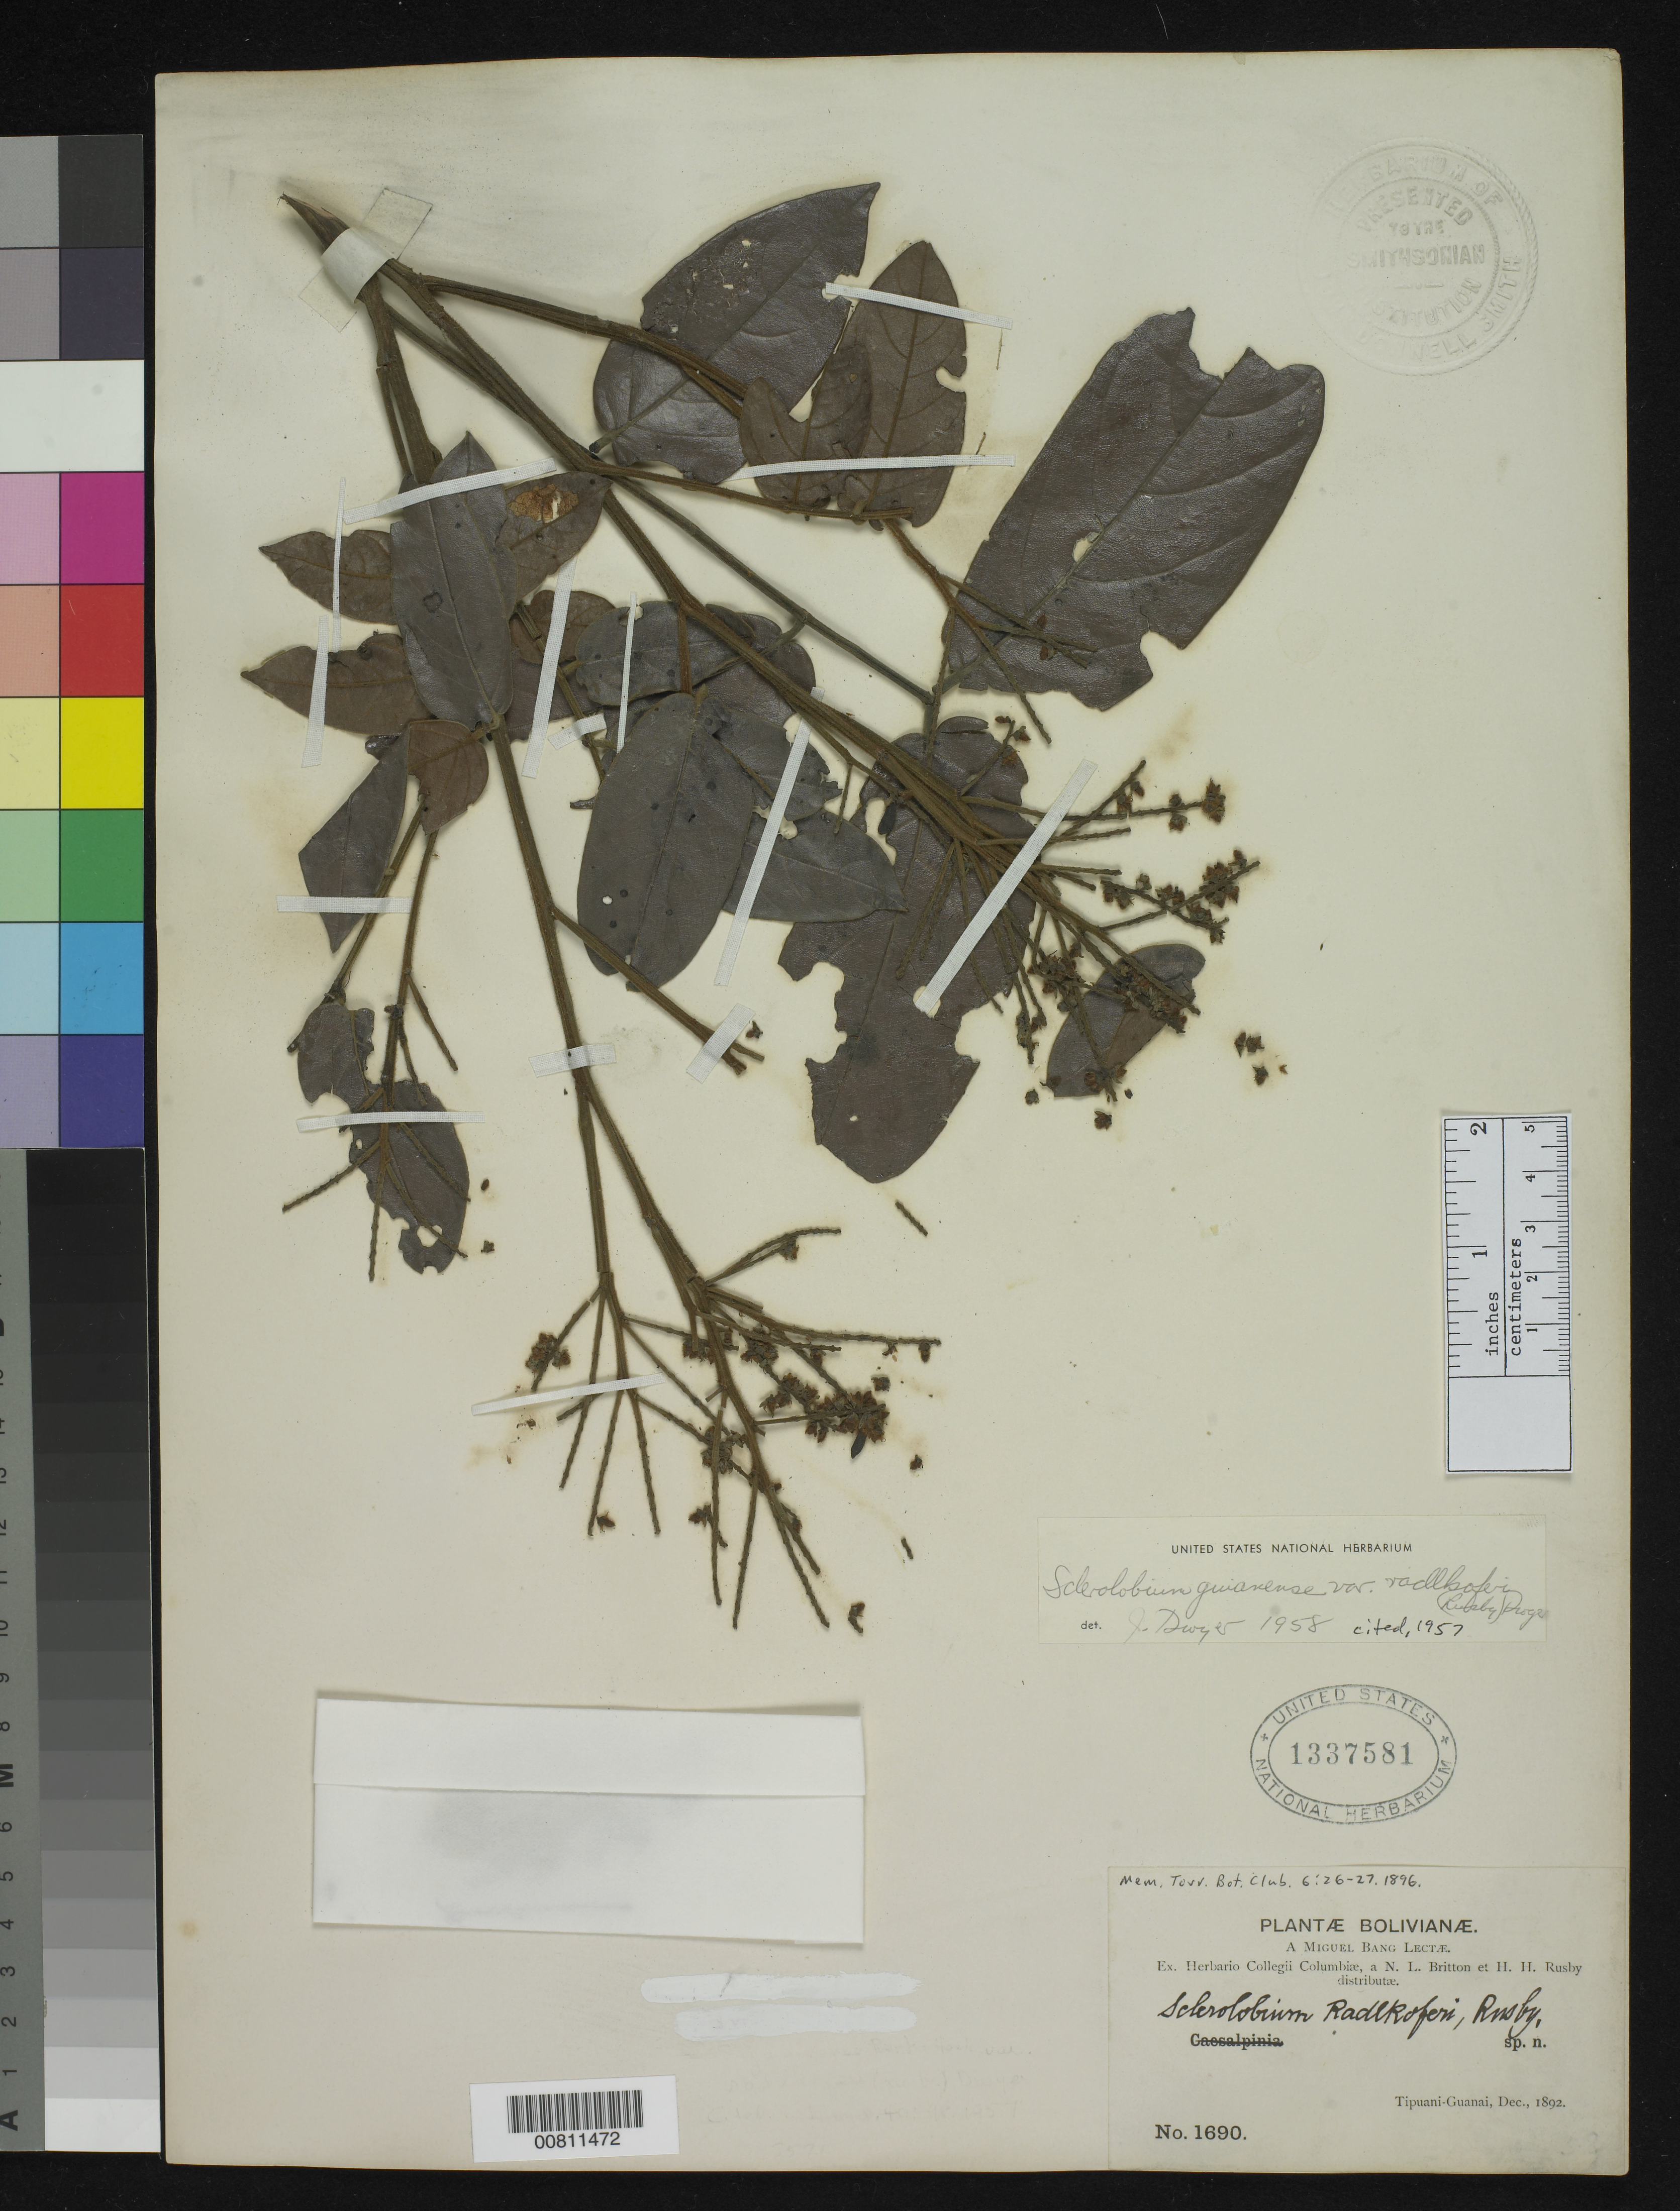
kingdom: Plantae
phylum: Tracheophyta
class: Magnoliopsida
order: Fabales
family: Fabaceae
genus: Sclerolobium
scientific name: Sclerolobium radlokoferi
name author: Rusby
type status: Isotype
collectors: M. Bang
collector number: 1690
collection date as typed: Dec 1892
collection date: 1892-12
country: Bolivia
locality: Between Tipuani and Guanai.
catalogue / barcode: US 1337581